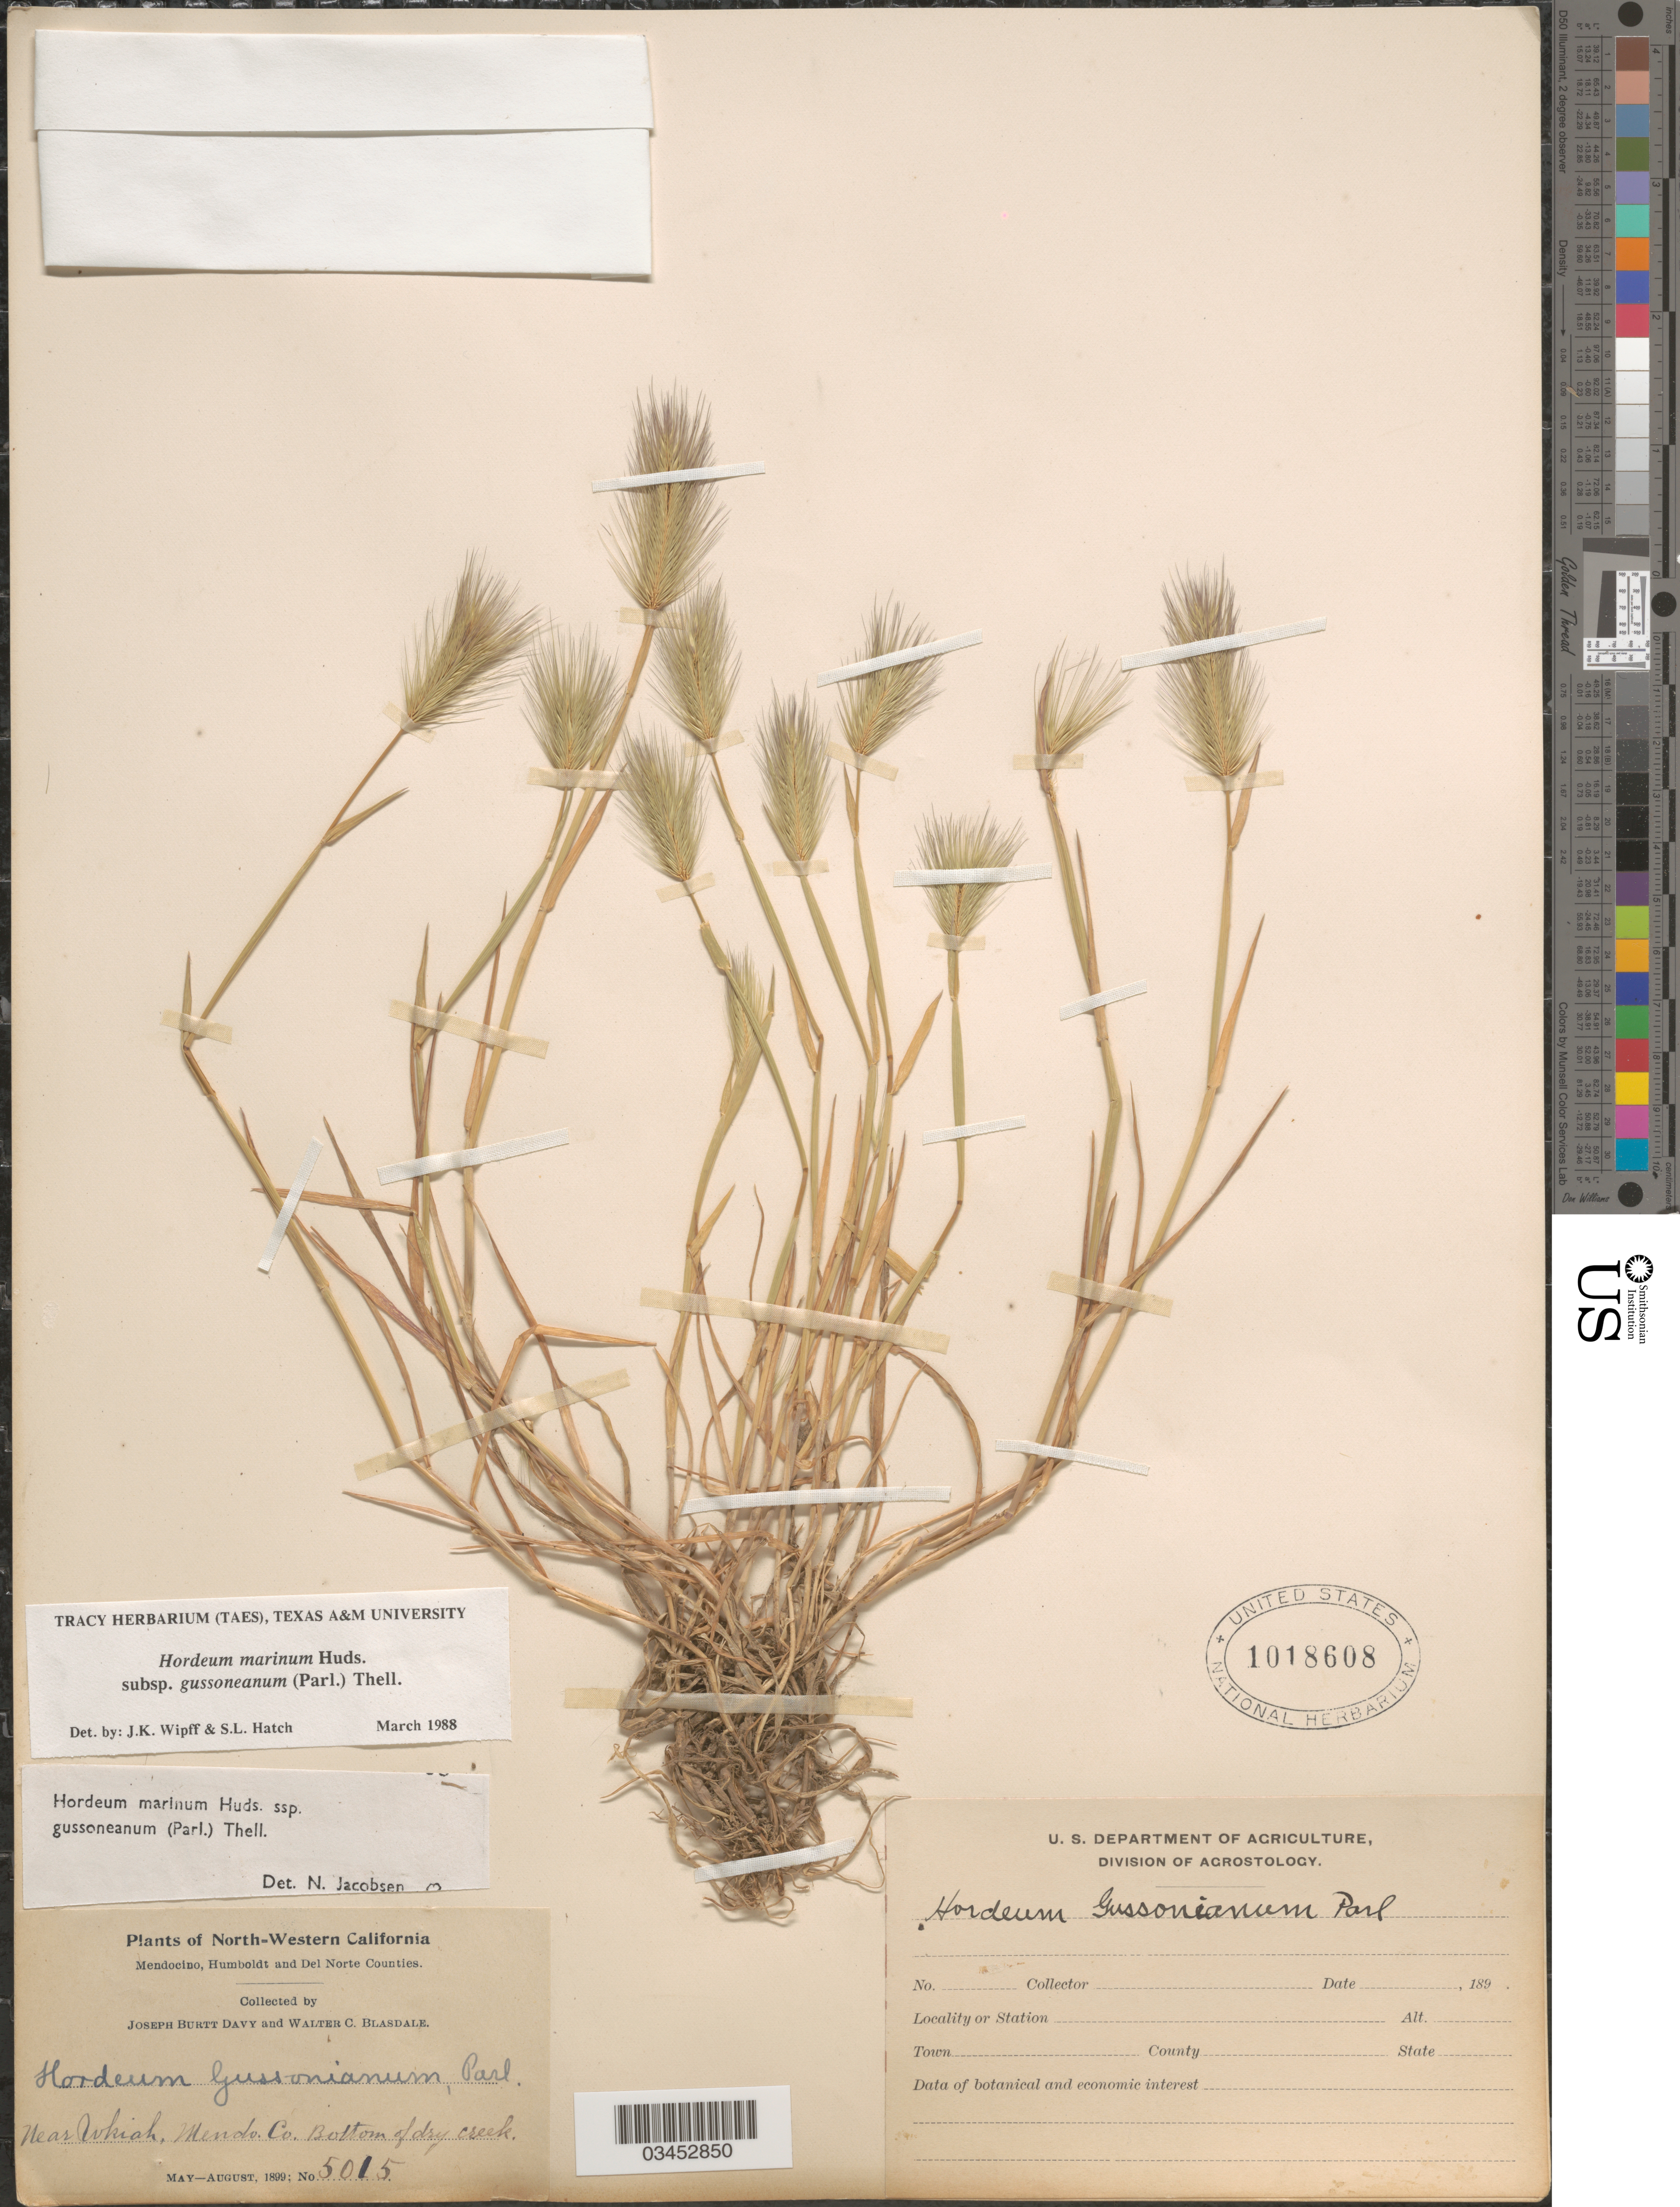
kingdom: Plantae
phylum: Tracheophyta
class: Liliopsida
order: Poales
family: Poaceae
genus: Hordeum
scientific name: Hordeum marinum subsp. gussoneanum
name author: (Parl.) Thell.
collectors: J. Burtt Davy & W. Blasdale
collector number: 5015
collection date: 1899-05/1899-08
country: United States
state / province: California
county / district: Mendocino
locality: North-Western California. Near Ukiah, Mendocino Co.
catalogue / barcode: US 1018608